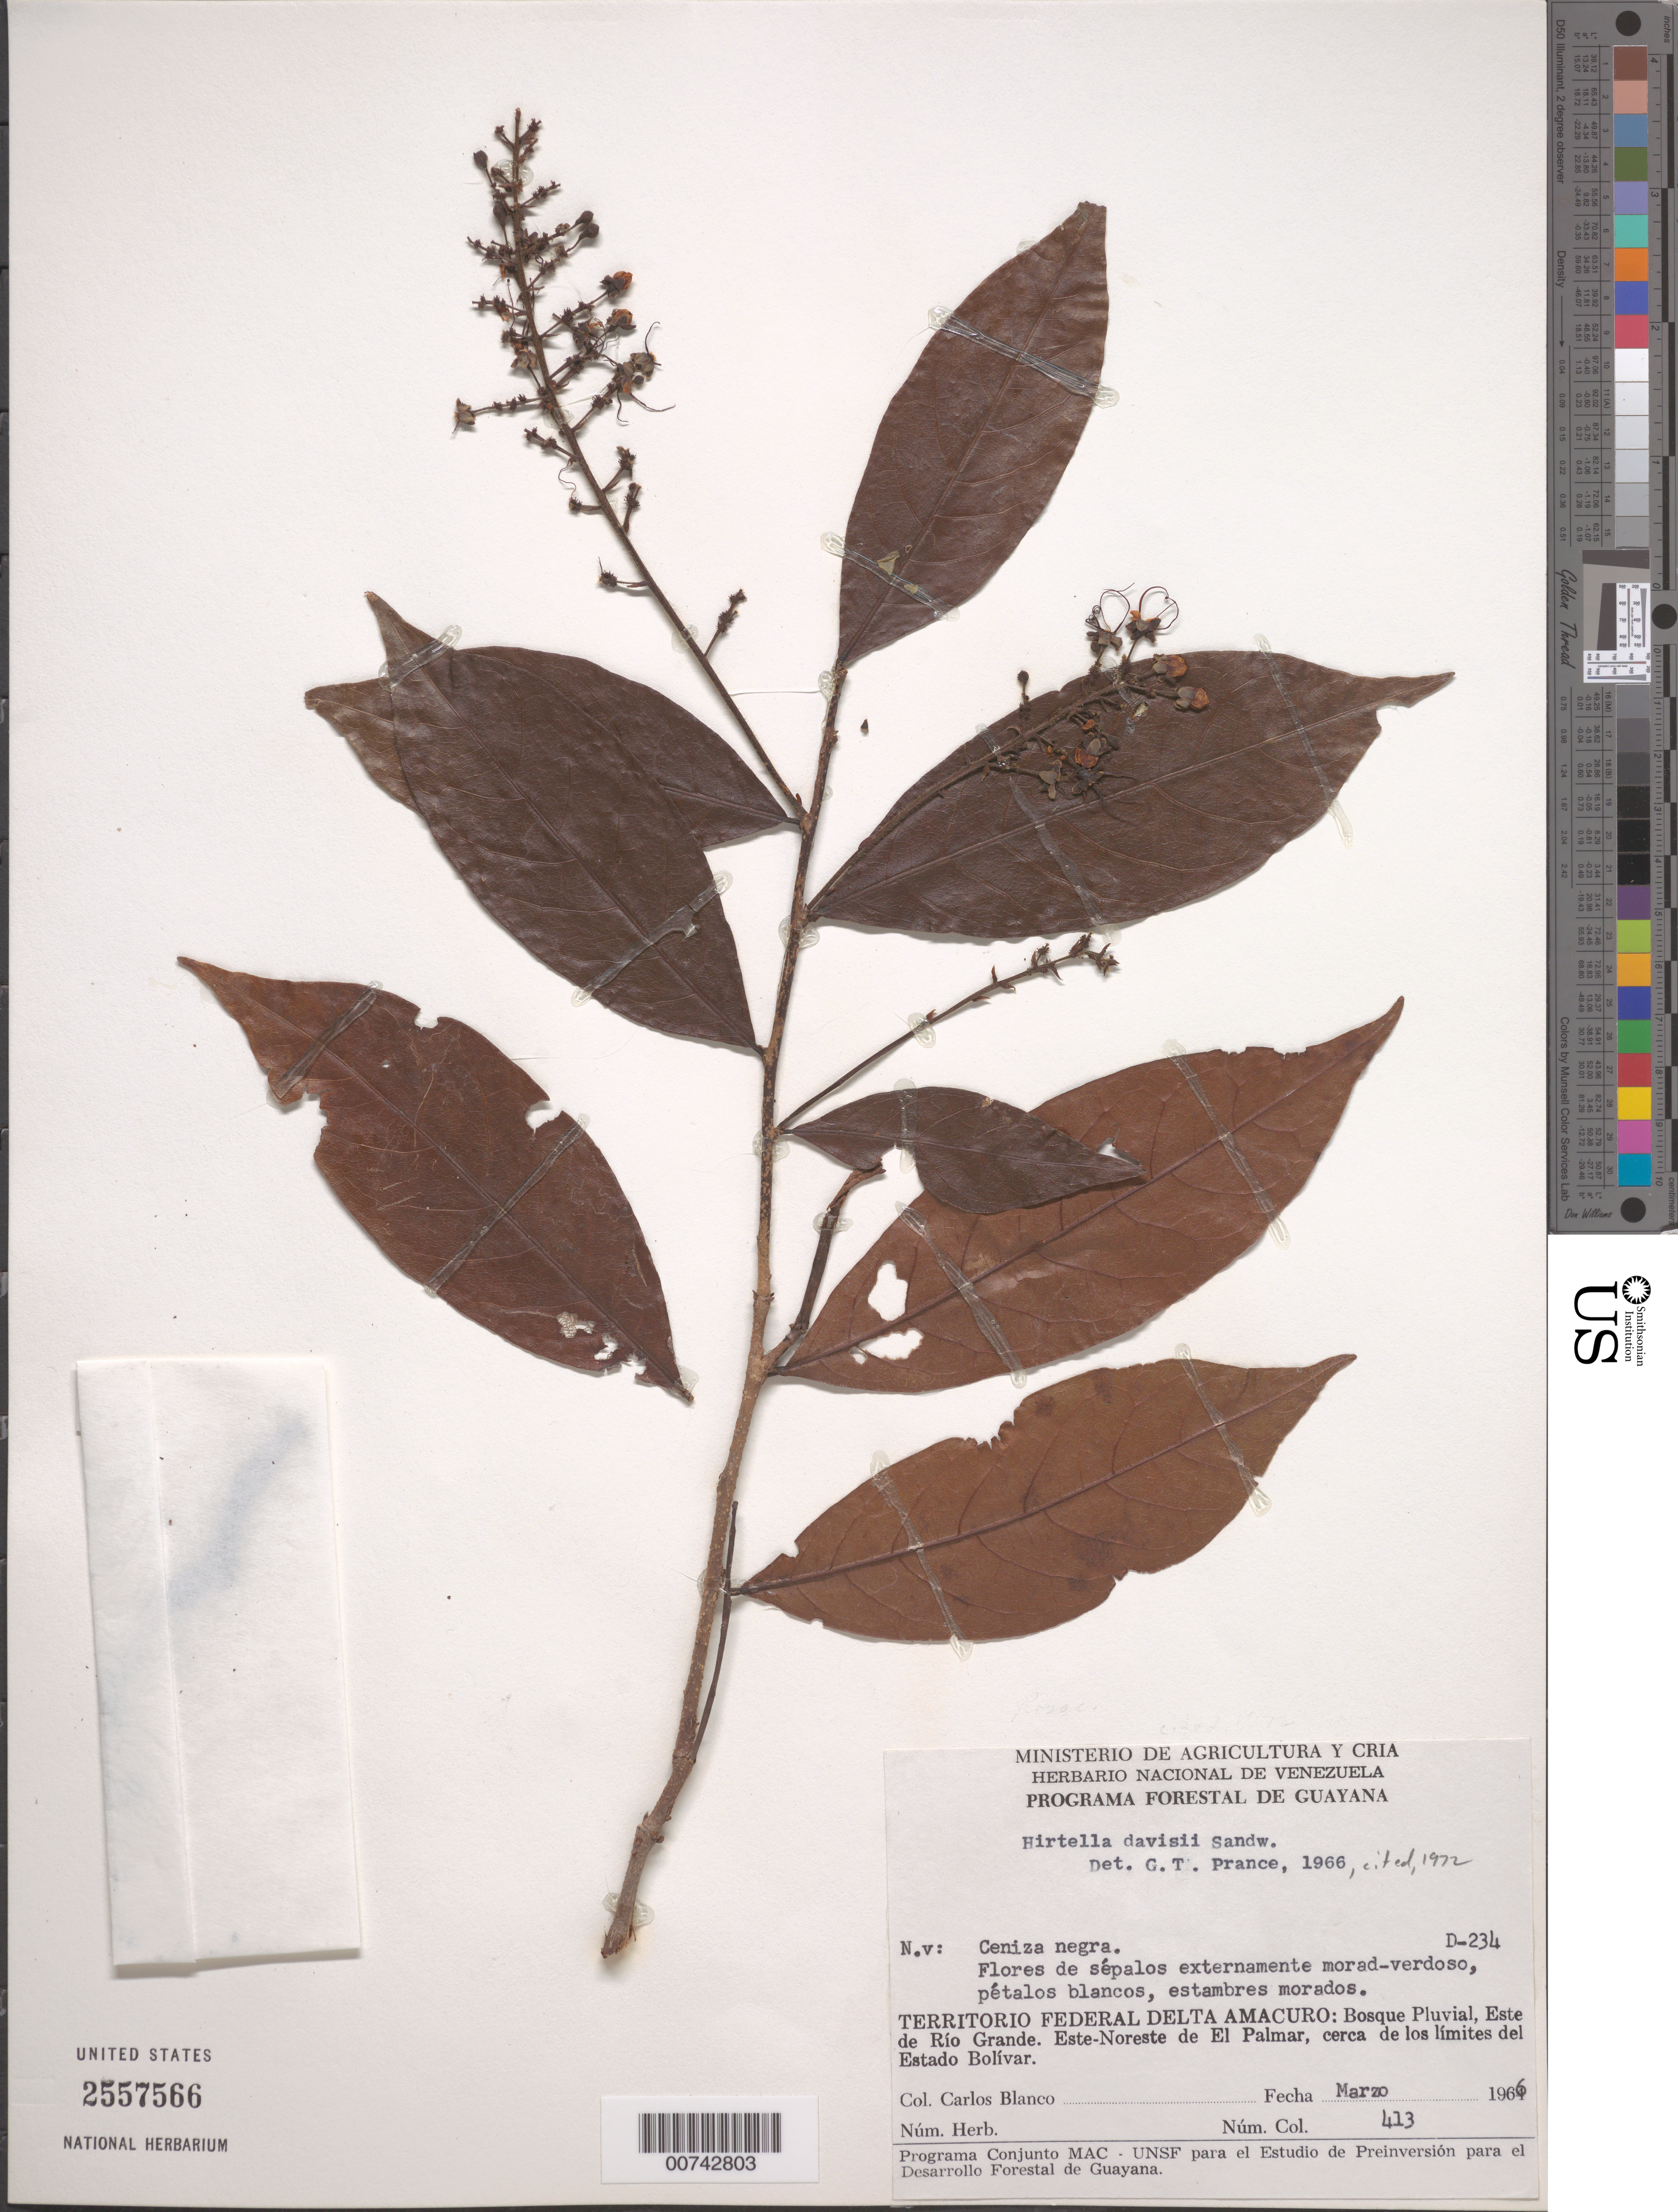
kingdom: Plantae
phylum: Tracheophyta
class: Magnoliopsida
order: Malpighiales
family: Chrysobalanaceae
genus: Hirtella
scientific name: Hirtella davisii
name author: Sandwith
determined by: Prance, G. T.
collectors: C. A. Blanco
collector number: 413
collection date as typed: Mar-66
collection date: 1966-03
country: Venezuela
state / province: Delta Amacuro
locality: Río Grande, Este de; Este-Noreste de El Palmar, cerca de los limites del Estado Bolívar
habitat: Bosque pluvial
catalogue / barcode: US 2557566